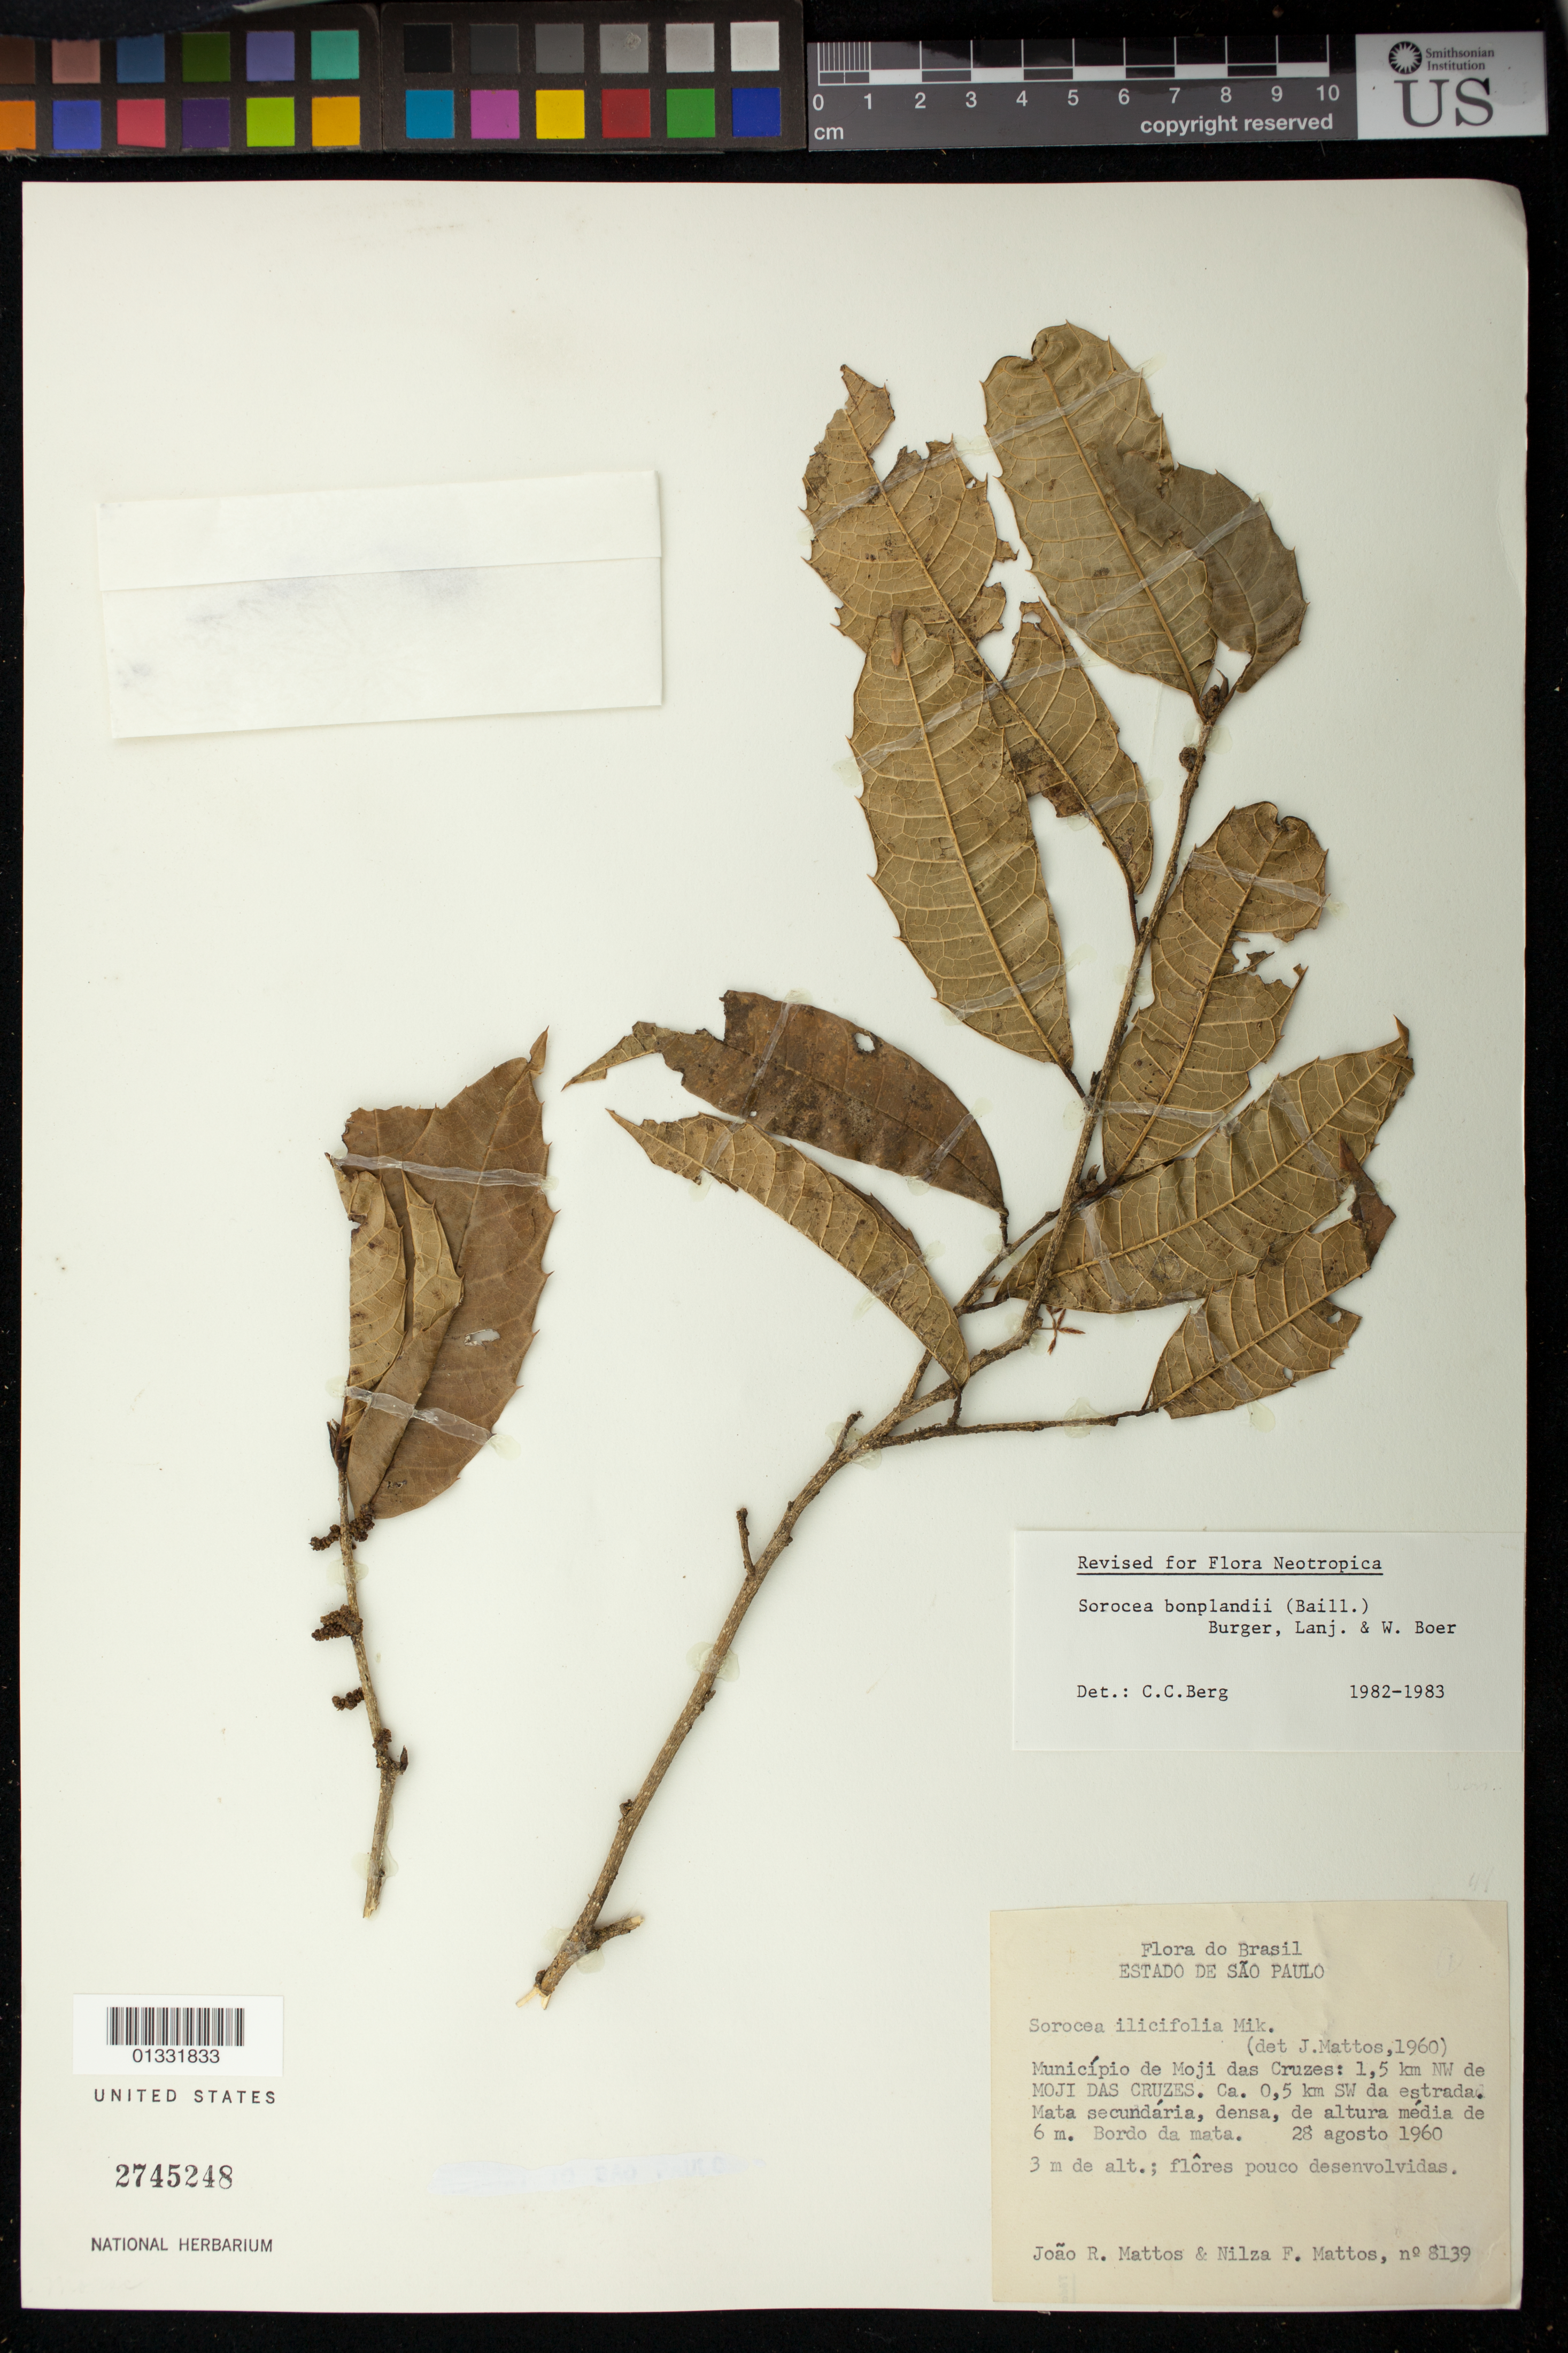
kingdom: Plantae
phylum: Tracheophyta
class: Magnoliopsida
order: Rosales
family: Moraceae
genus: Sorocea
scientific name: Sorocea bonplandii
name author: (Baill.) W.C. Burger et al.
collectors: J. R. de Mattos & N. F. Mattos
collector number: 8139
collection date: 1960-08-28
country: Brazil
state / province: São Paulo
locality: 1,5 km NW de Moji das cruzes, Ca. 0,5 km SW da estrada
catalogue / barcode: US 2745248